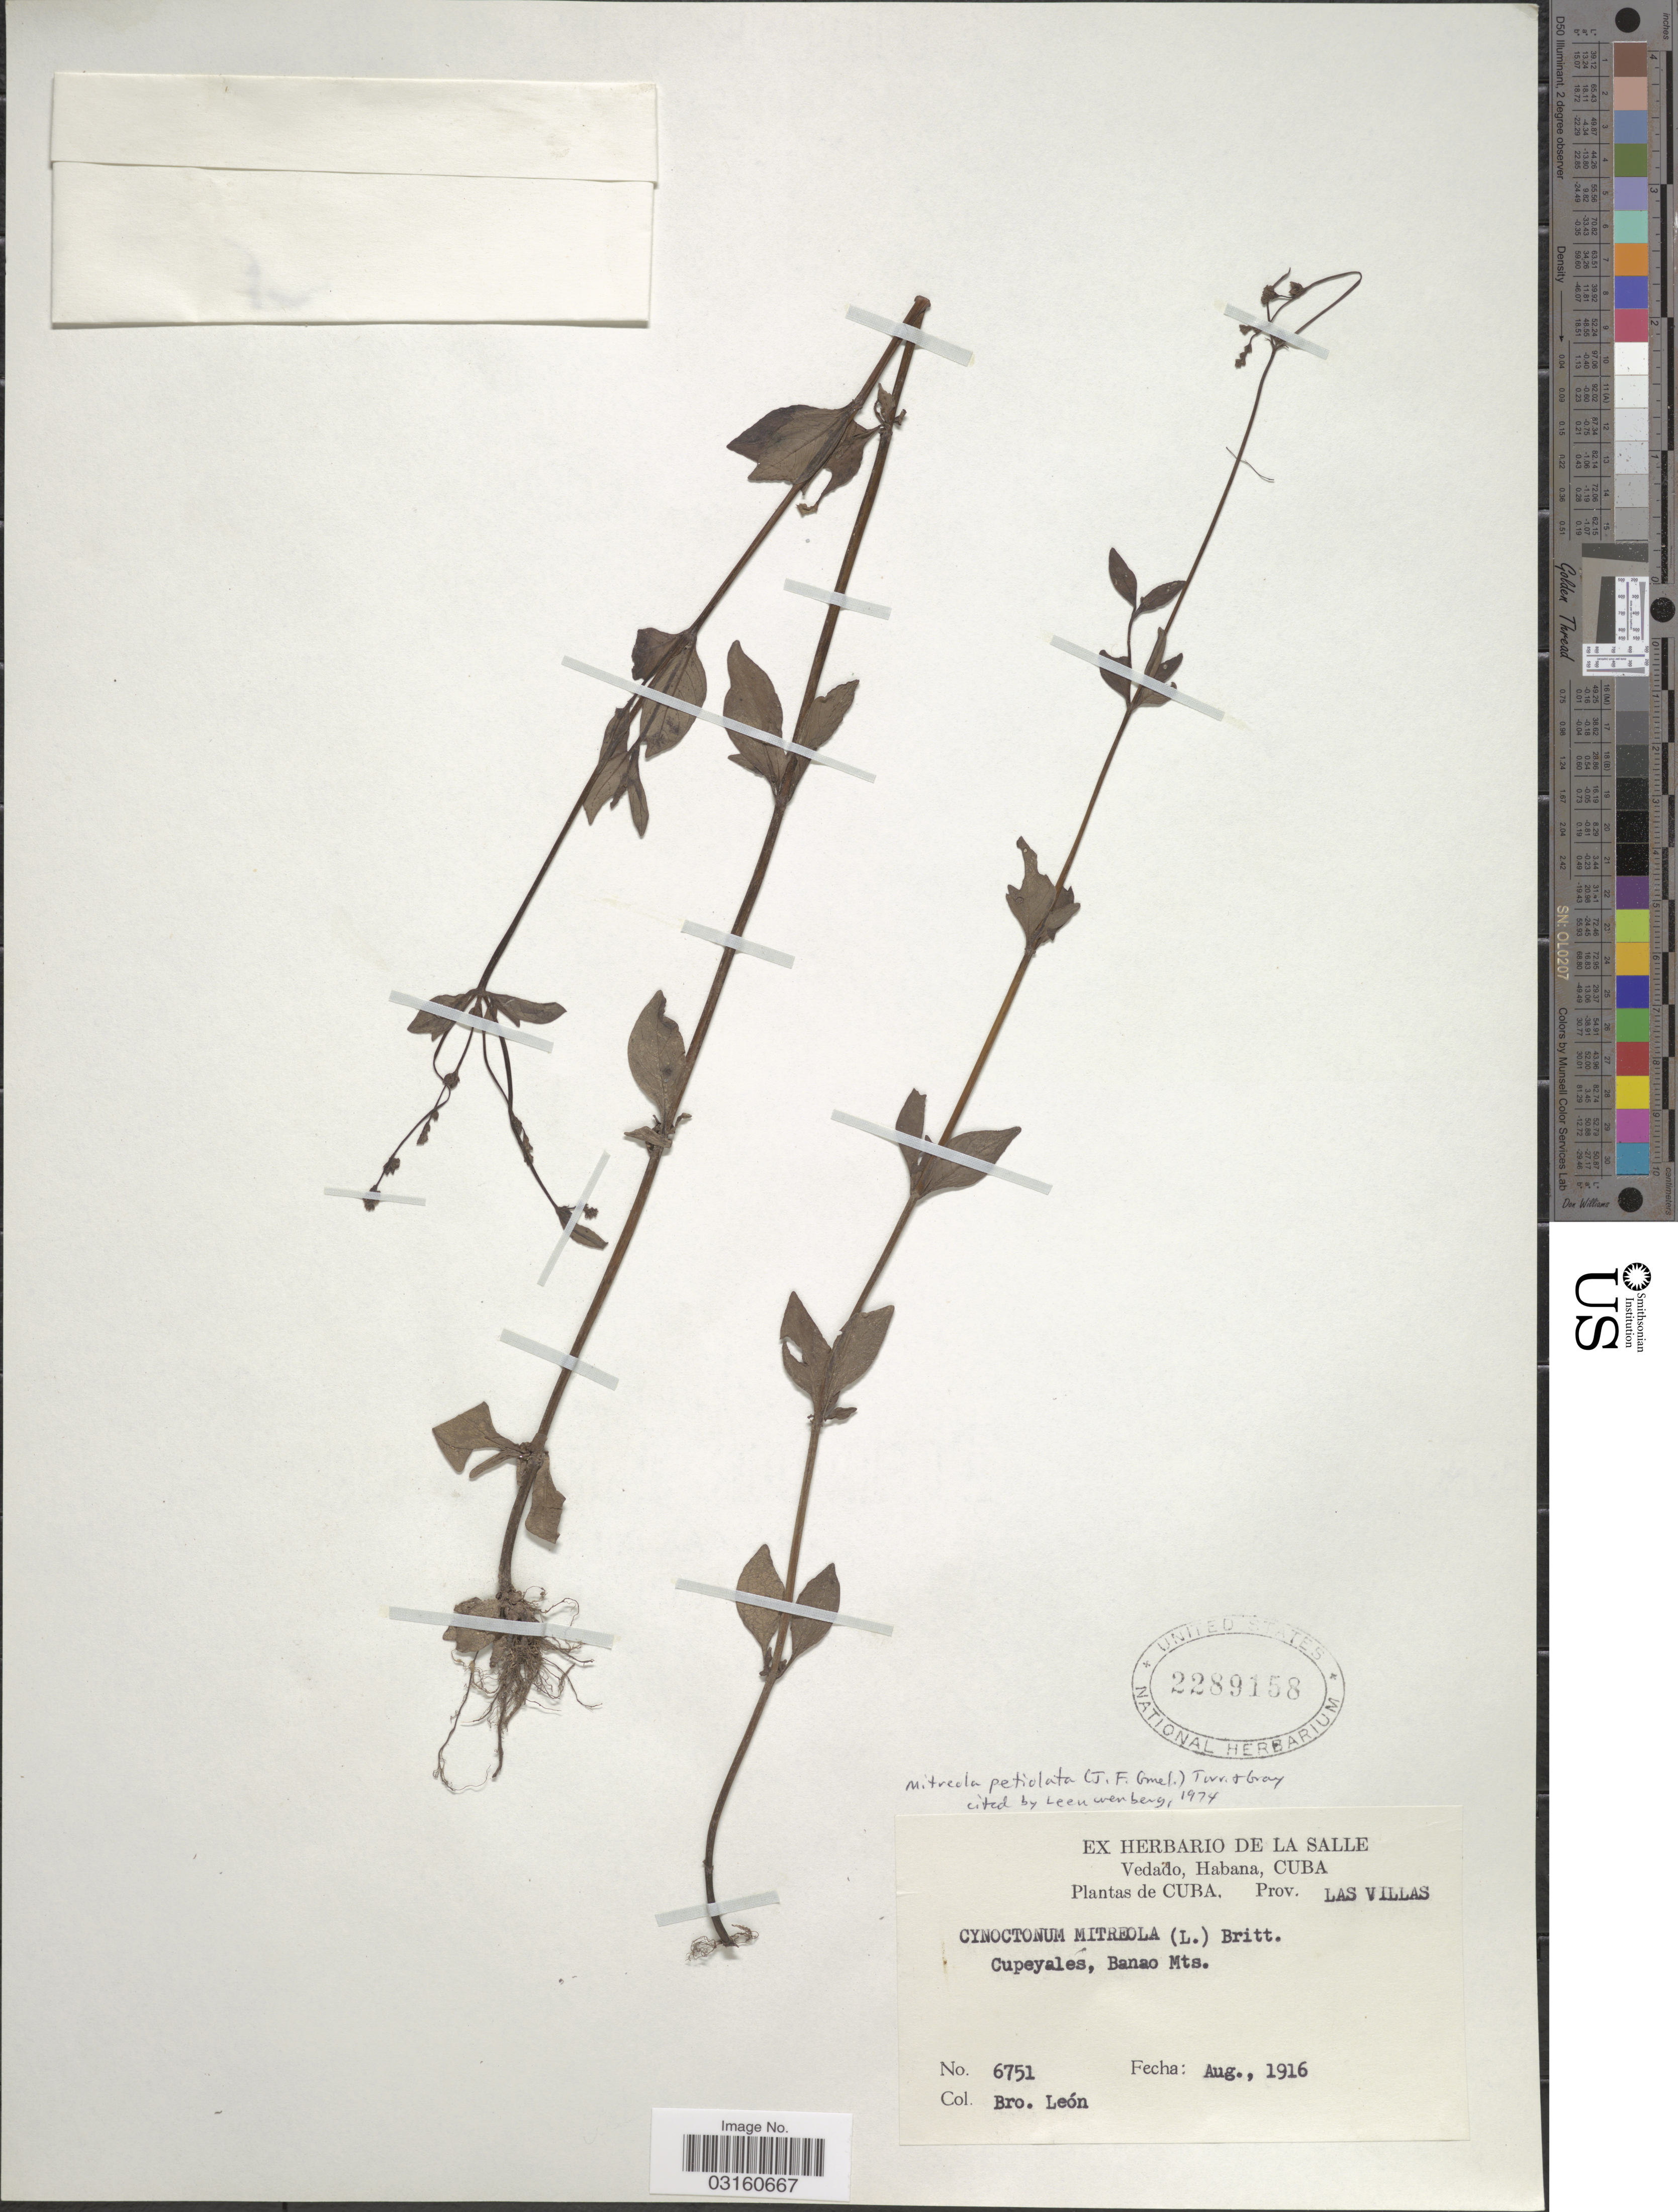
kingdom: Plantae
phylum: Tracheophyta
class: Magnoliopsida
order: Gentianales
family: Loganiaceae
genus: Mitreola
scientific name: Mitreola petiolata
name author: (J.F. Gmel.) Torr. & A. Gray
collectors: Bro. León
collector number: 6751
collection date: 1916-08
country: Cuba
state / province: Las Villas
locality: Prov. Las Villas. Cupeyales, Banao Mts.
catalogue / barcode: US 2289158